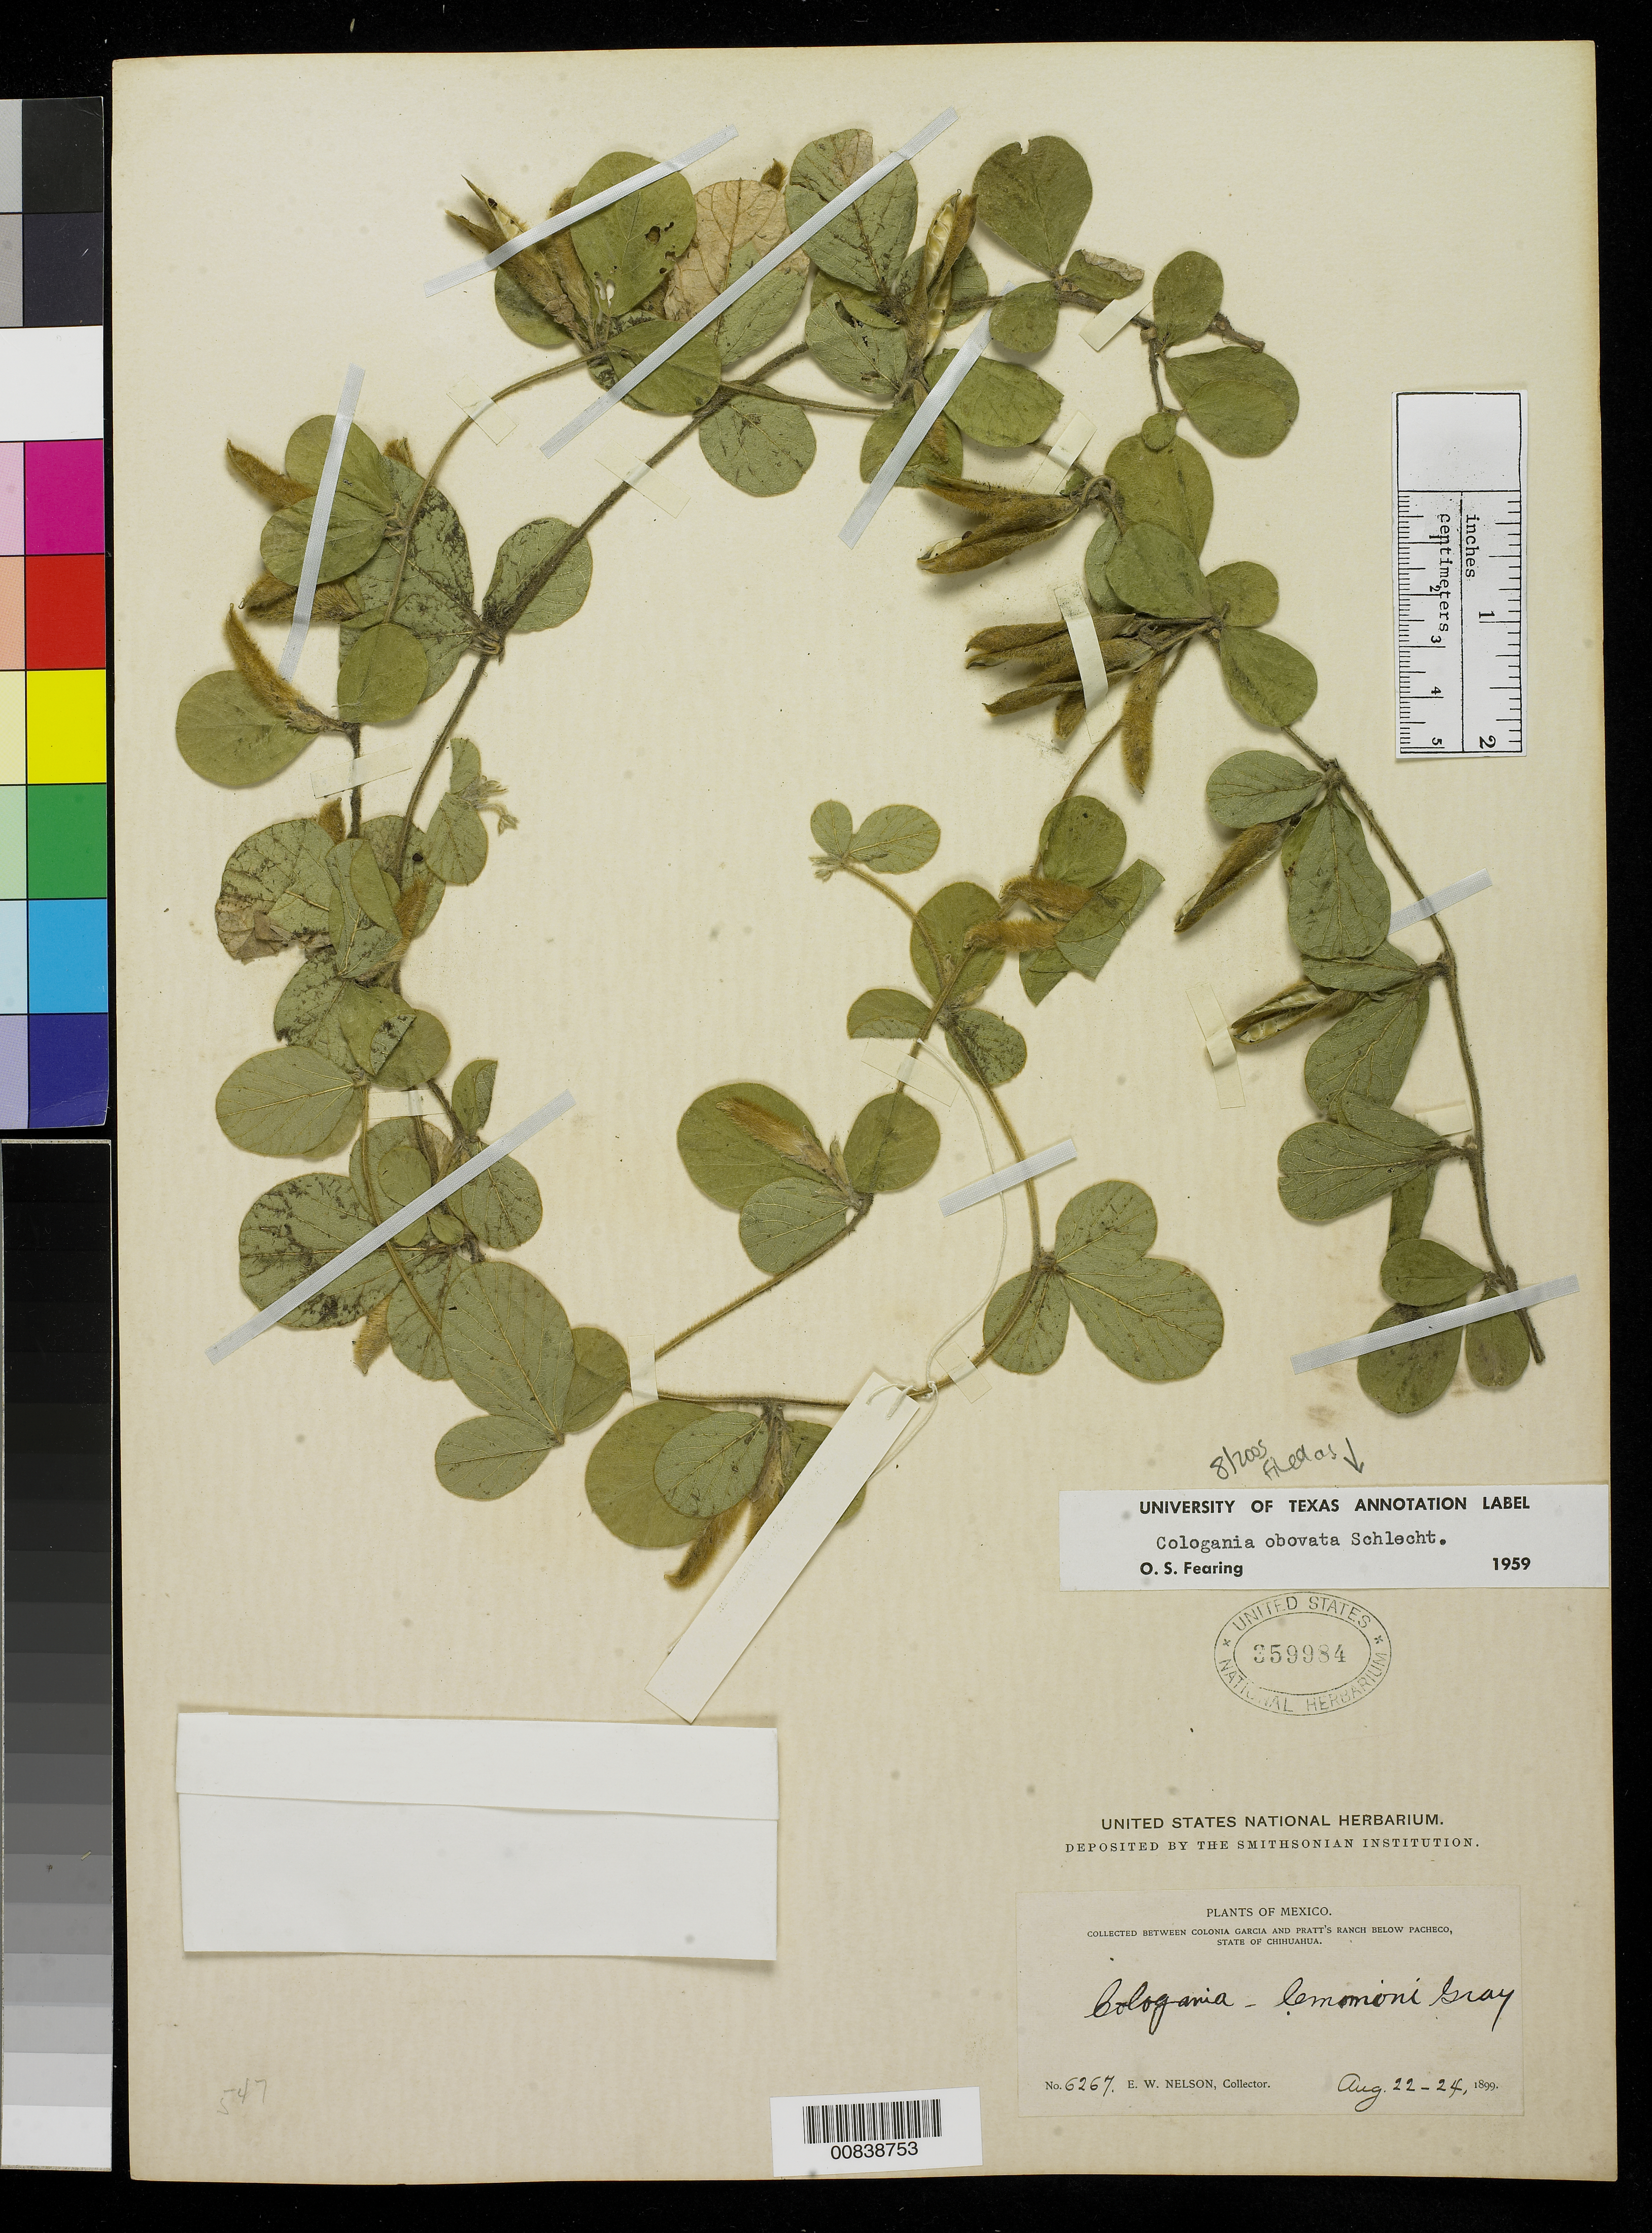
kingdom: Plantae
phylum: Tracheophyta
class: Magnoliopsida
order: Fabales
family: Fabaceae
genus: Cologania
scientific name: Cologania obovata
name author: Schltdl.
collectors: E. W. Nelson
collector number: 6267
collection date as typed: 22 Aug 1899 to 24 Aug 1899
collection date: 1899-08-22/1899-08-24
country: Mexico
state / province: Chihuahua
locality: Between Colonia García and Pratt's Ranch below Pacheco, Chihuahua.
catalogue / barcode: US 359984